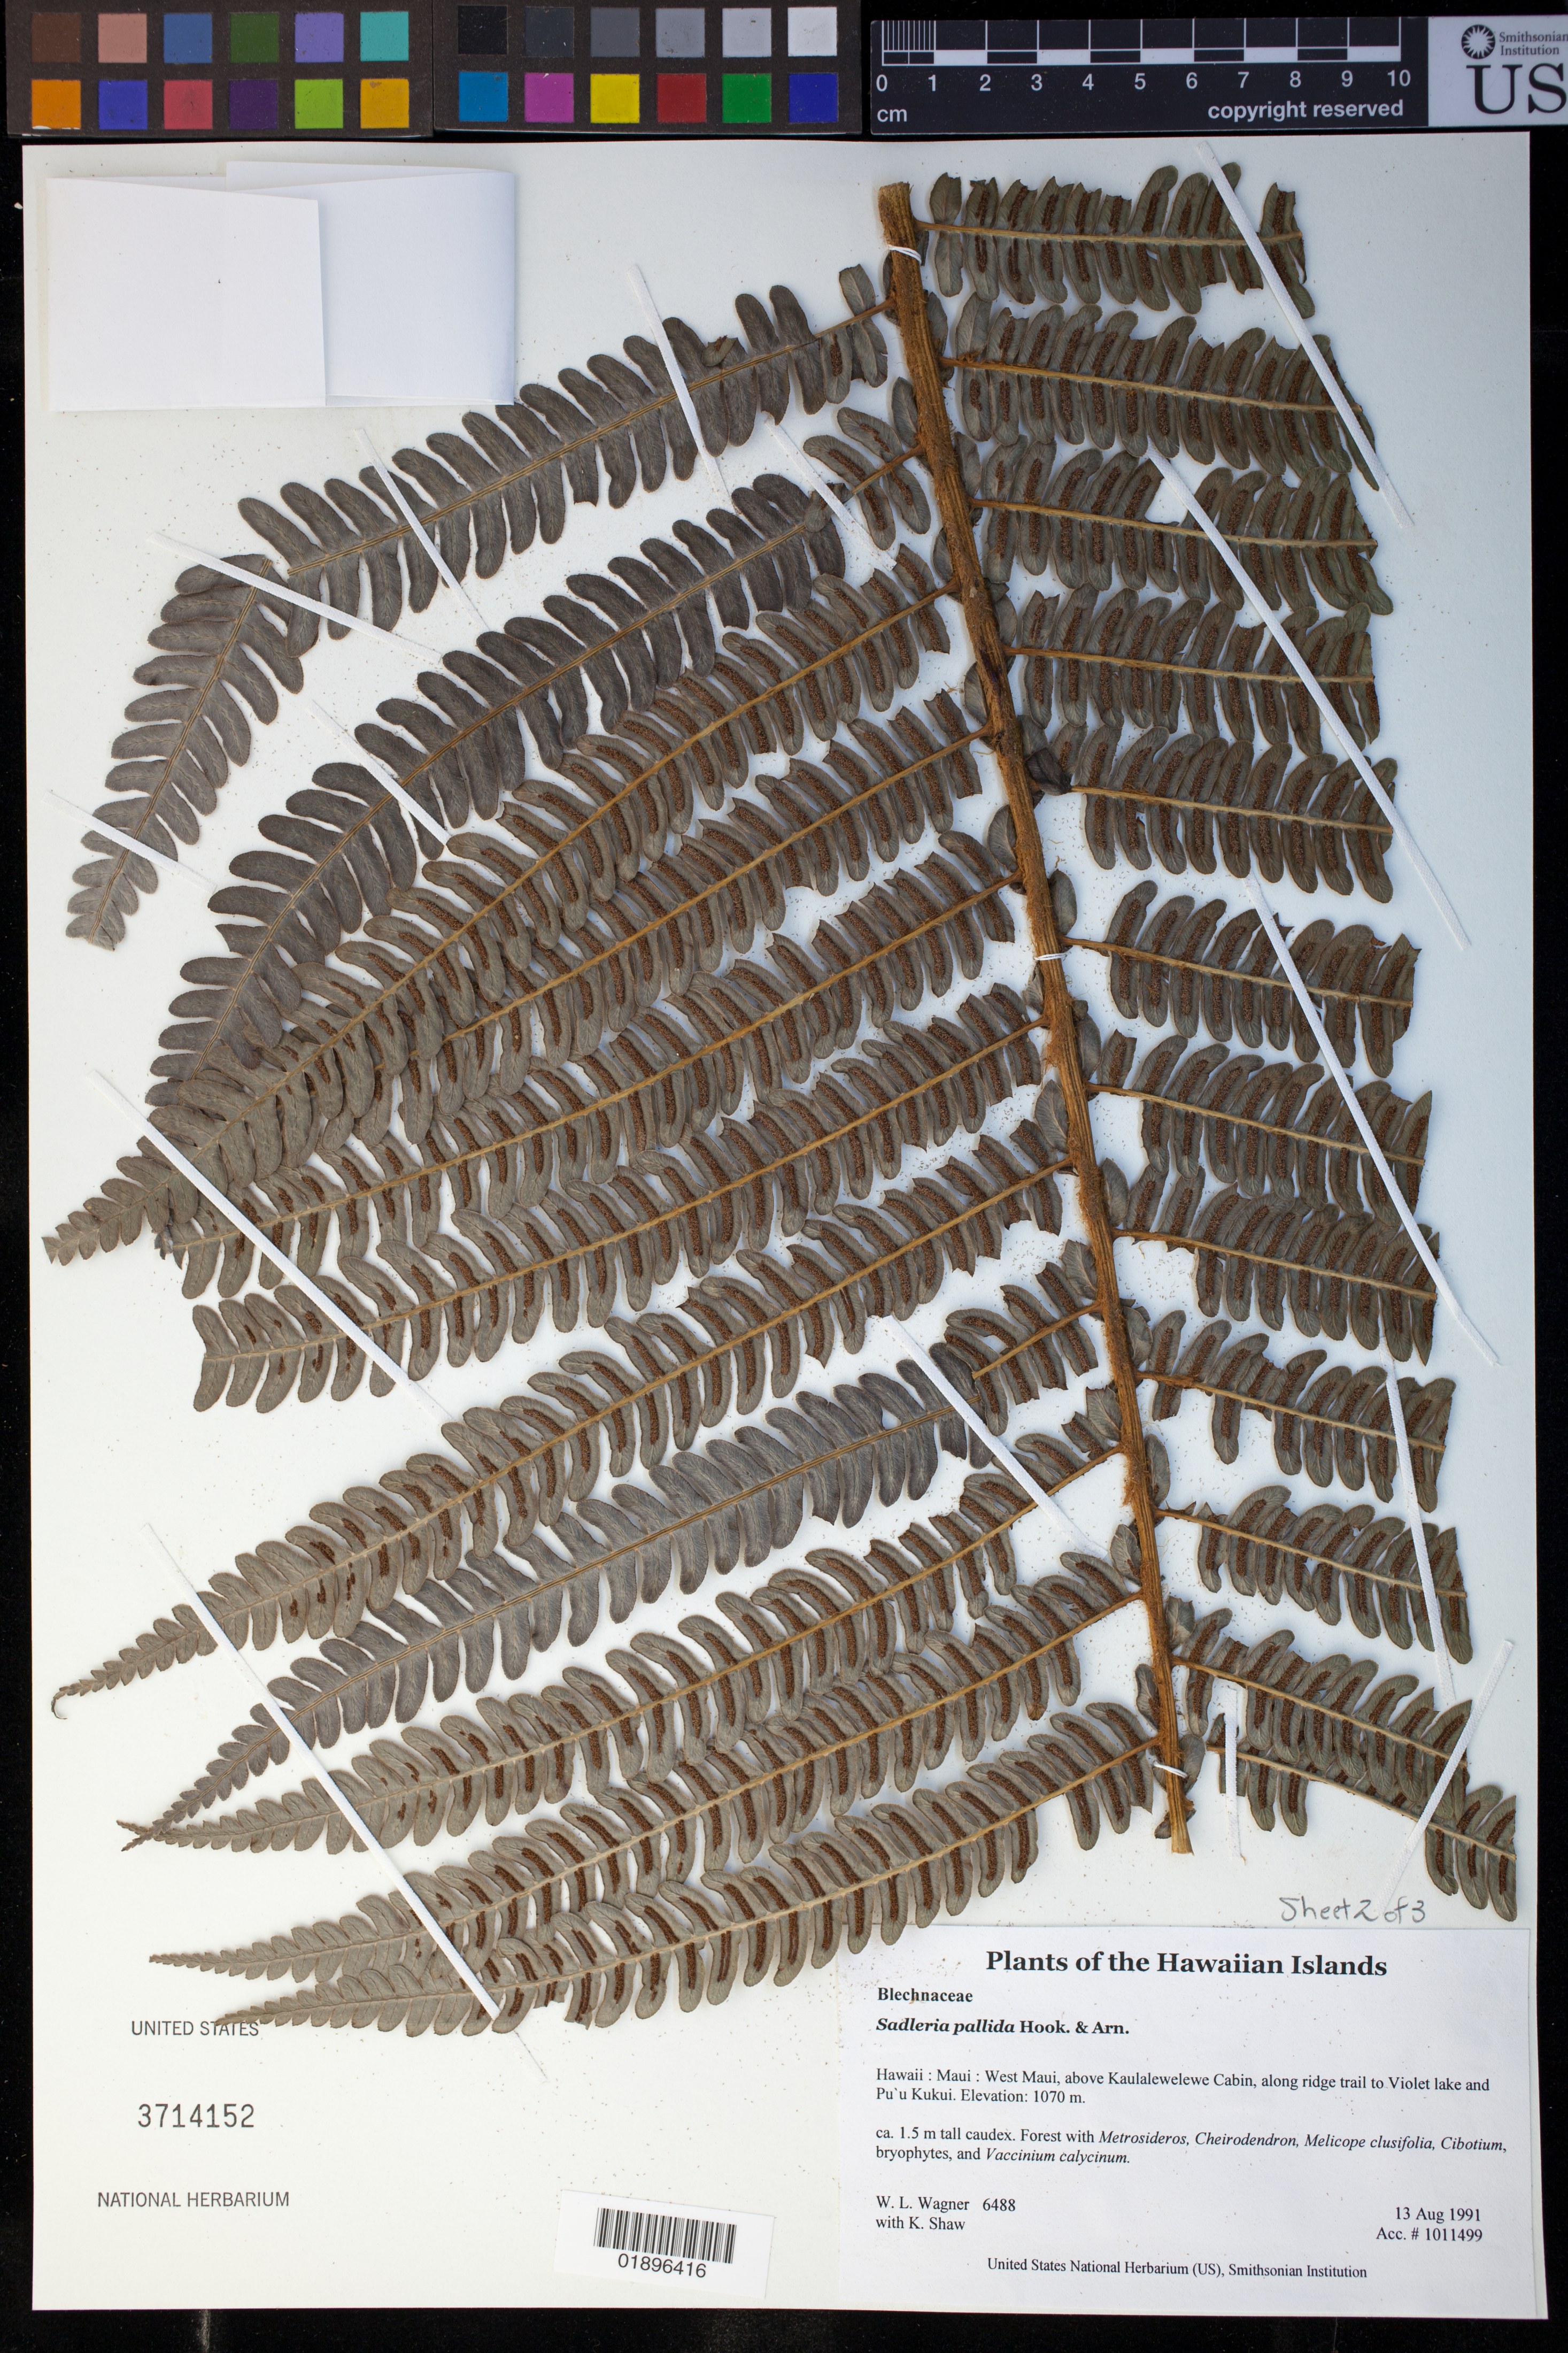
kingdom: Plantae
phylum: Tracheophyta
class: Polypodiopsida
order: Polypodiales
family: Blechnaceae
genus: Sadleria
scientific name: Sadleria pallida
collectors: W. L. Wagner & K. Shaw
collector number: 6488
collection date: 1991-08-13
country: United States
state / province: Hawaii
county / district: Maui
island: Maui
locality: West Maui, above Kaulalewelewe Cabin, along ridge trail to Violet lake and Pu'u Kukui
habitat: Forest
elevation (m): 1070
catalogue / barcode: US 3714152